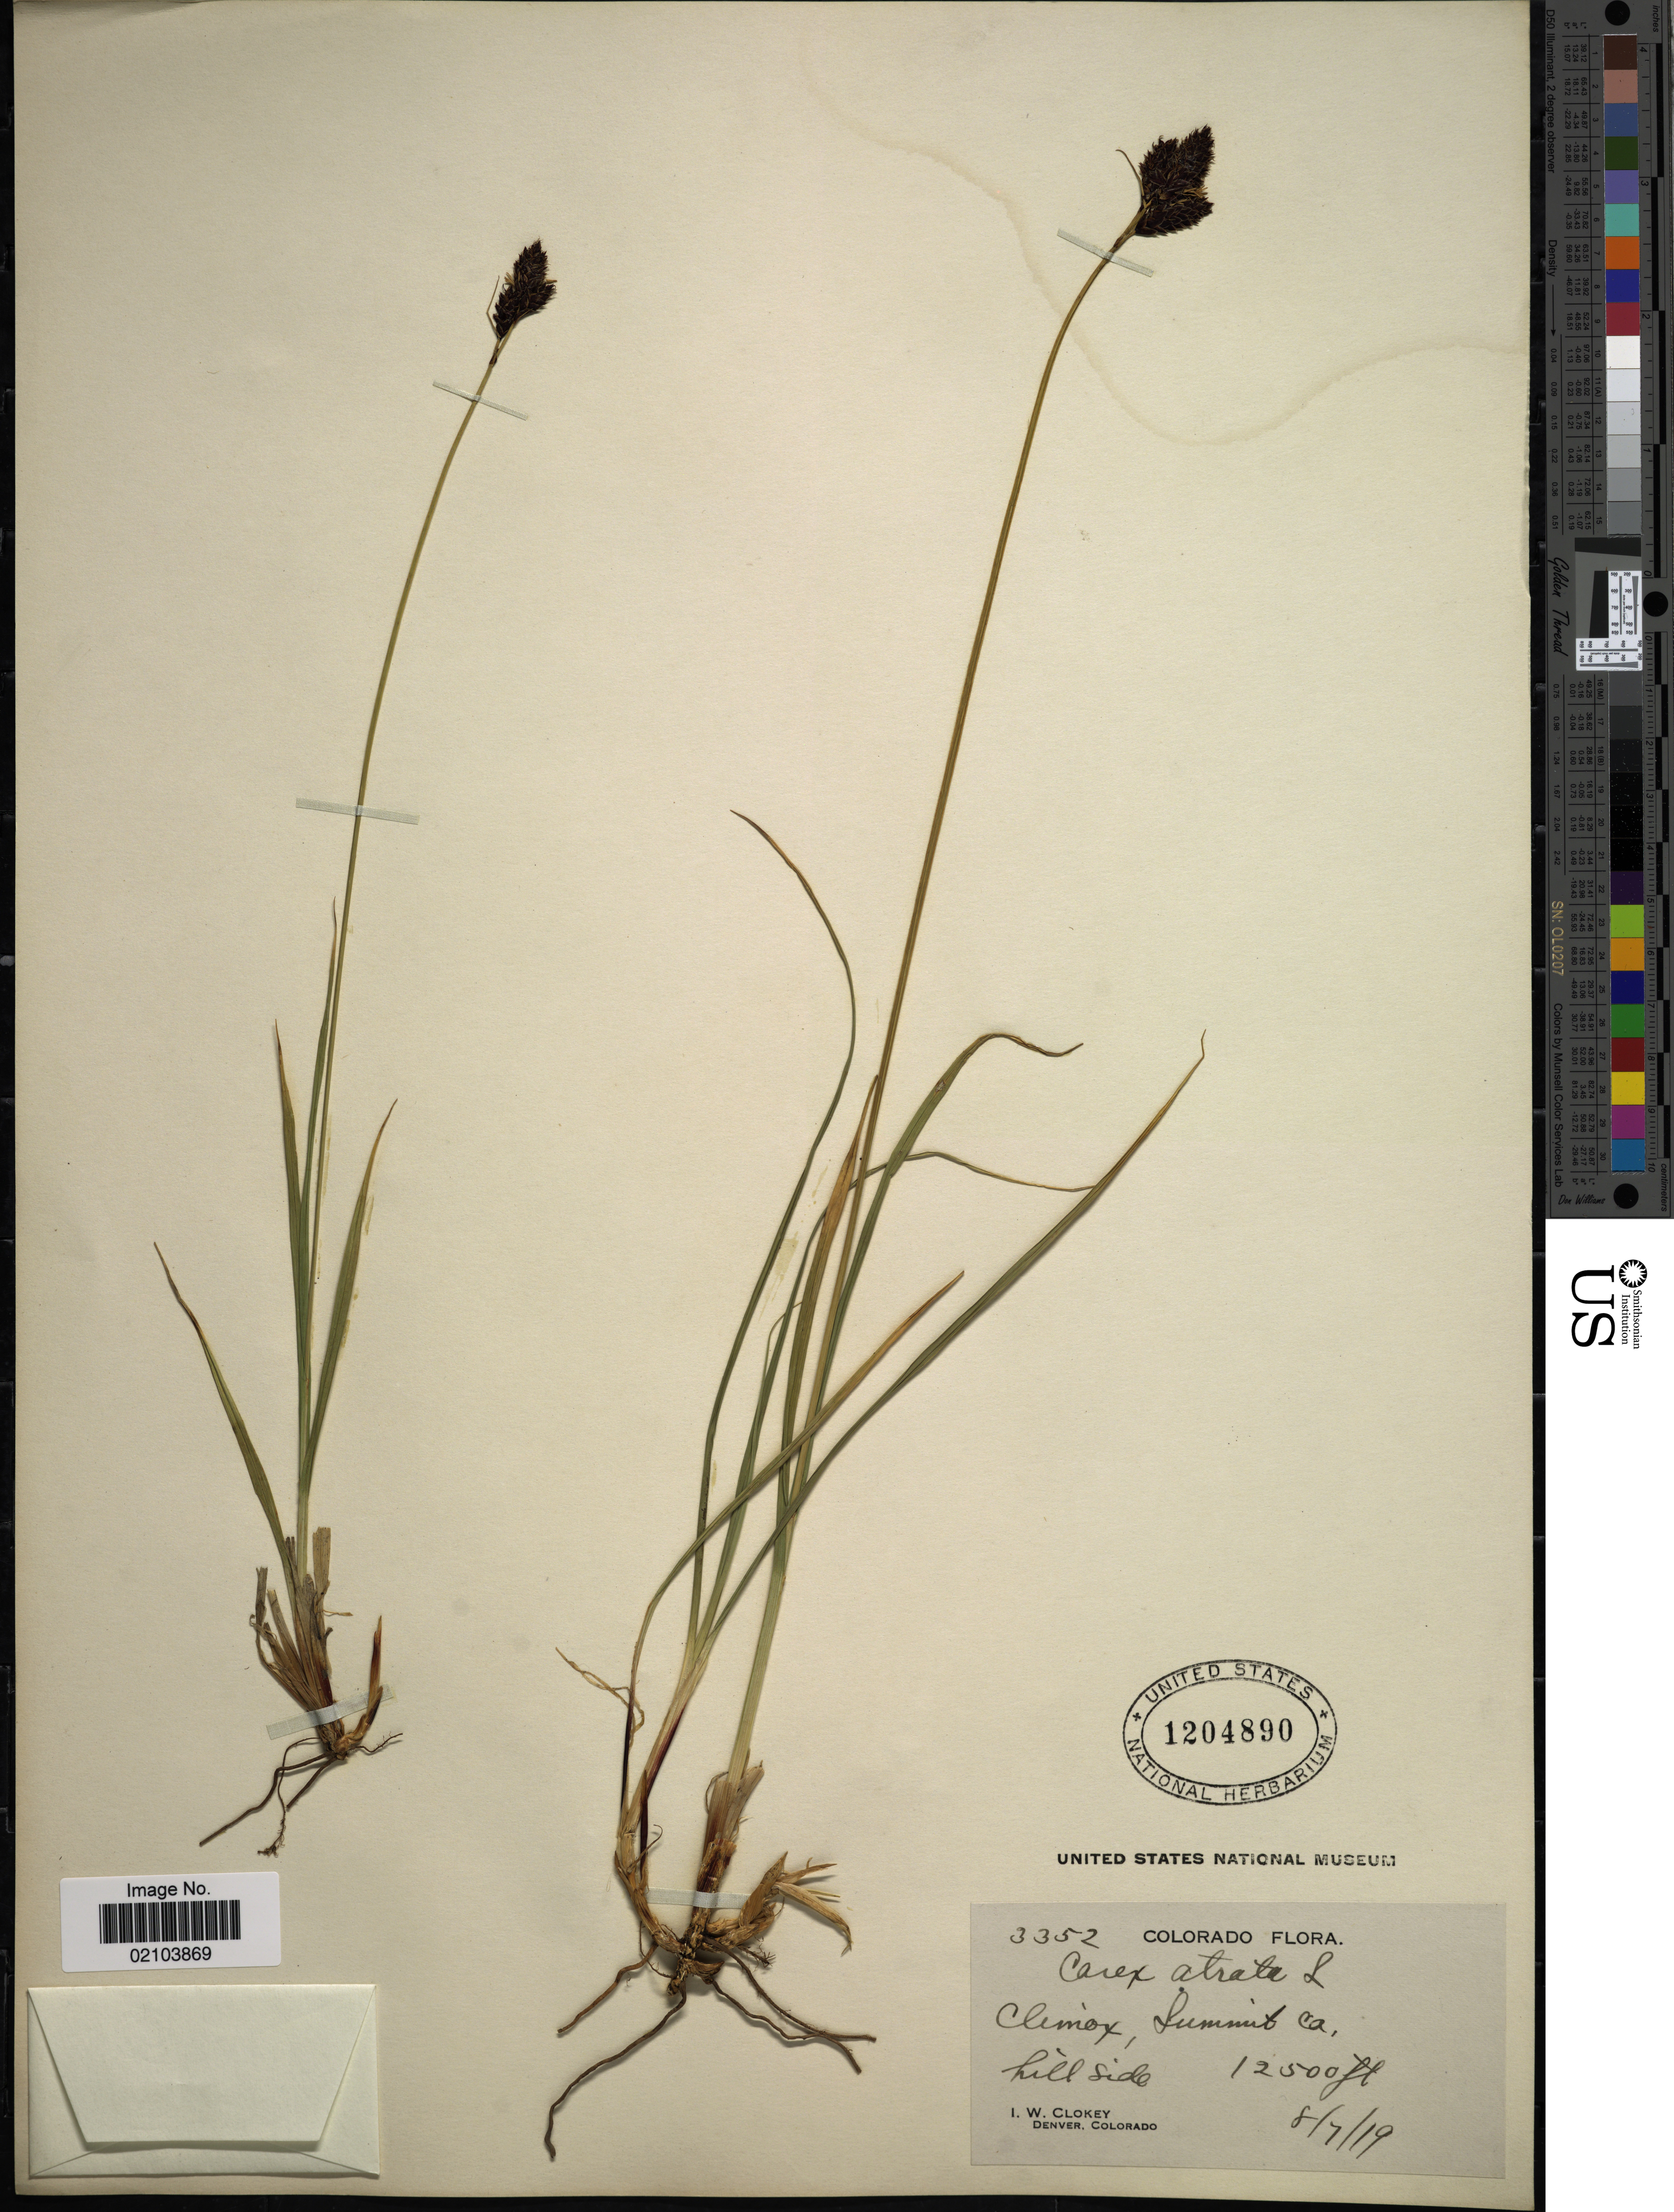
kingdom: Plantae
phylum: Tracheophyta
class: Liliopsida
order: Poales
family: Cyperaceae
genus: Carex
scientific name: Carex atrata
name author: L.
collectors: I. W. Clokey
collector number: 3352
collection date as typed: Transcribed d/m/y: 7/8/19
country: United States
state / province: Colorado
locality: Climax, Summit Co.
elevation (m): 3810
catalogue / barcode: US 1204890